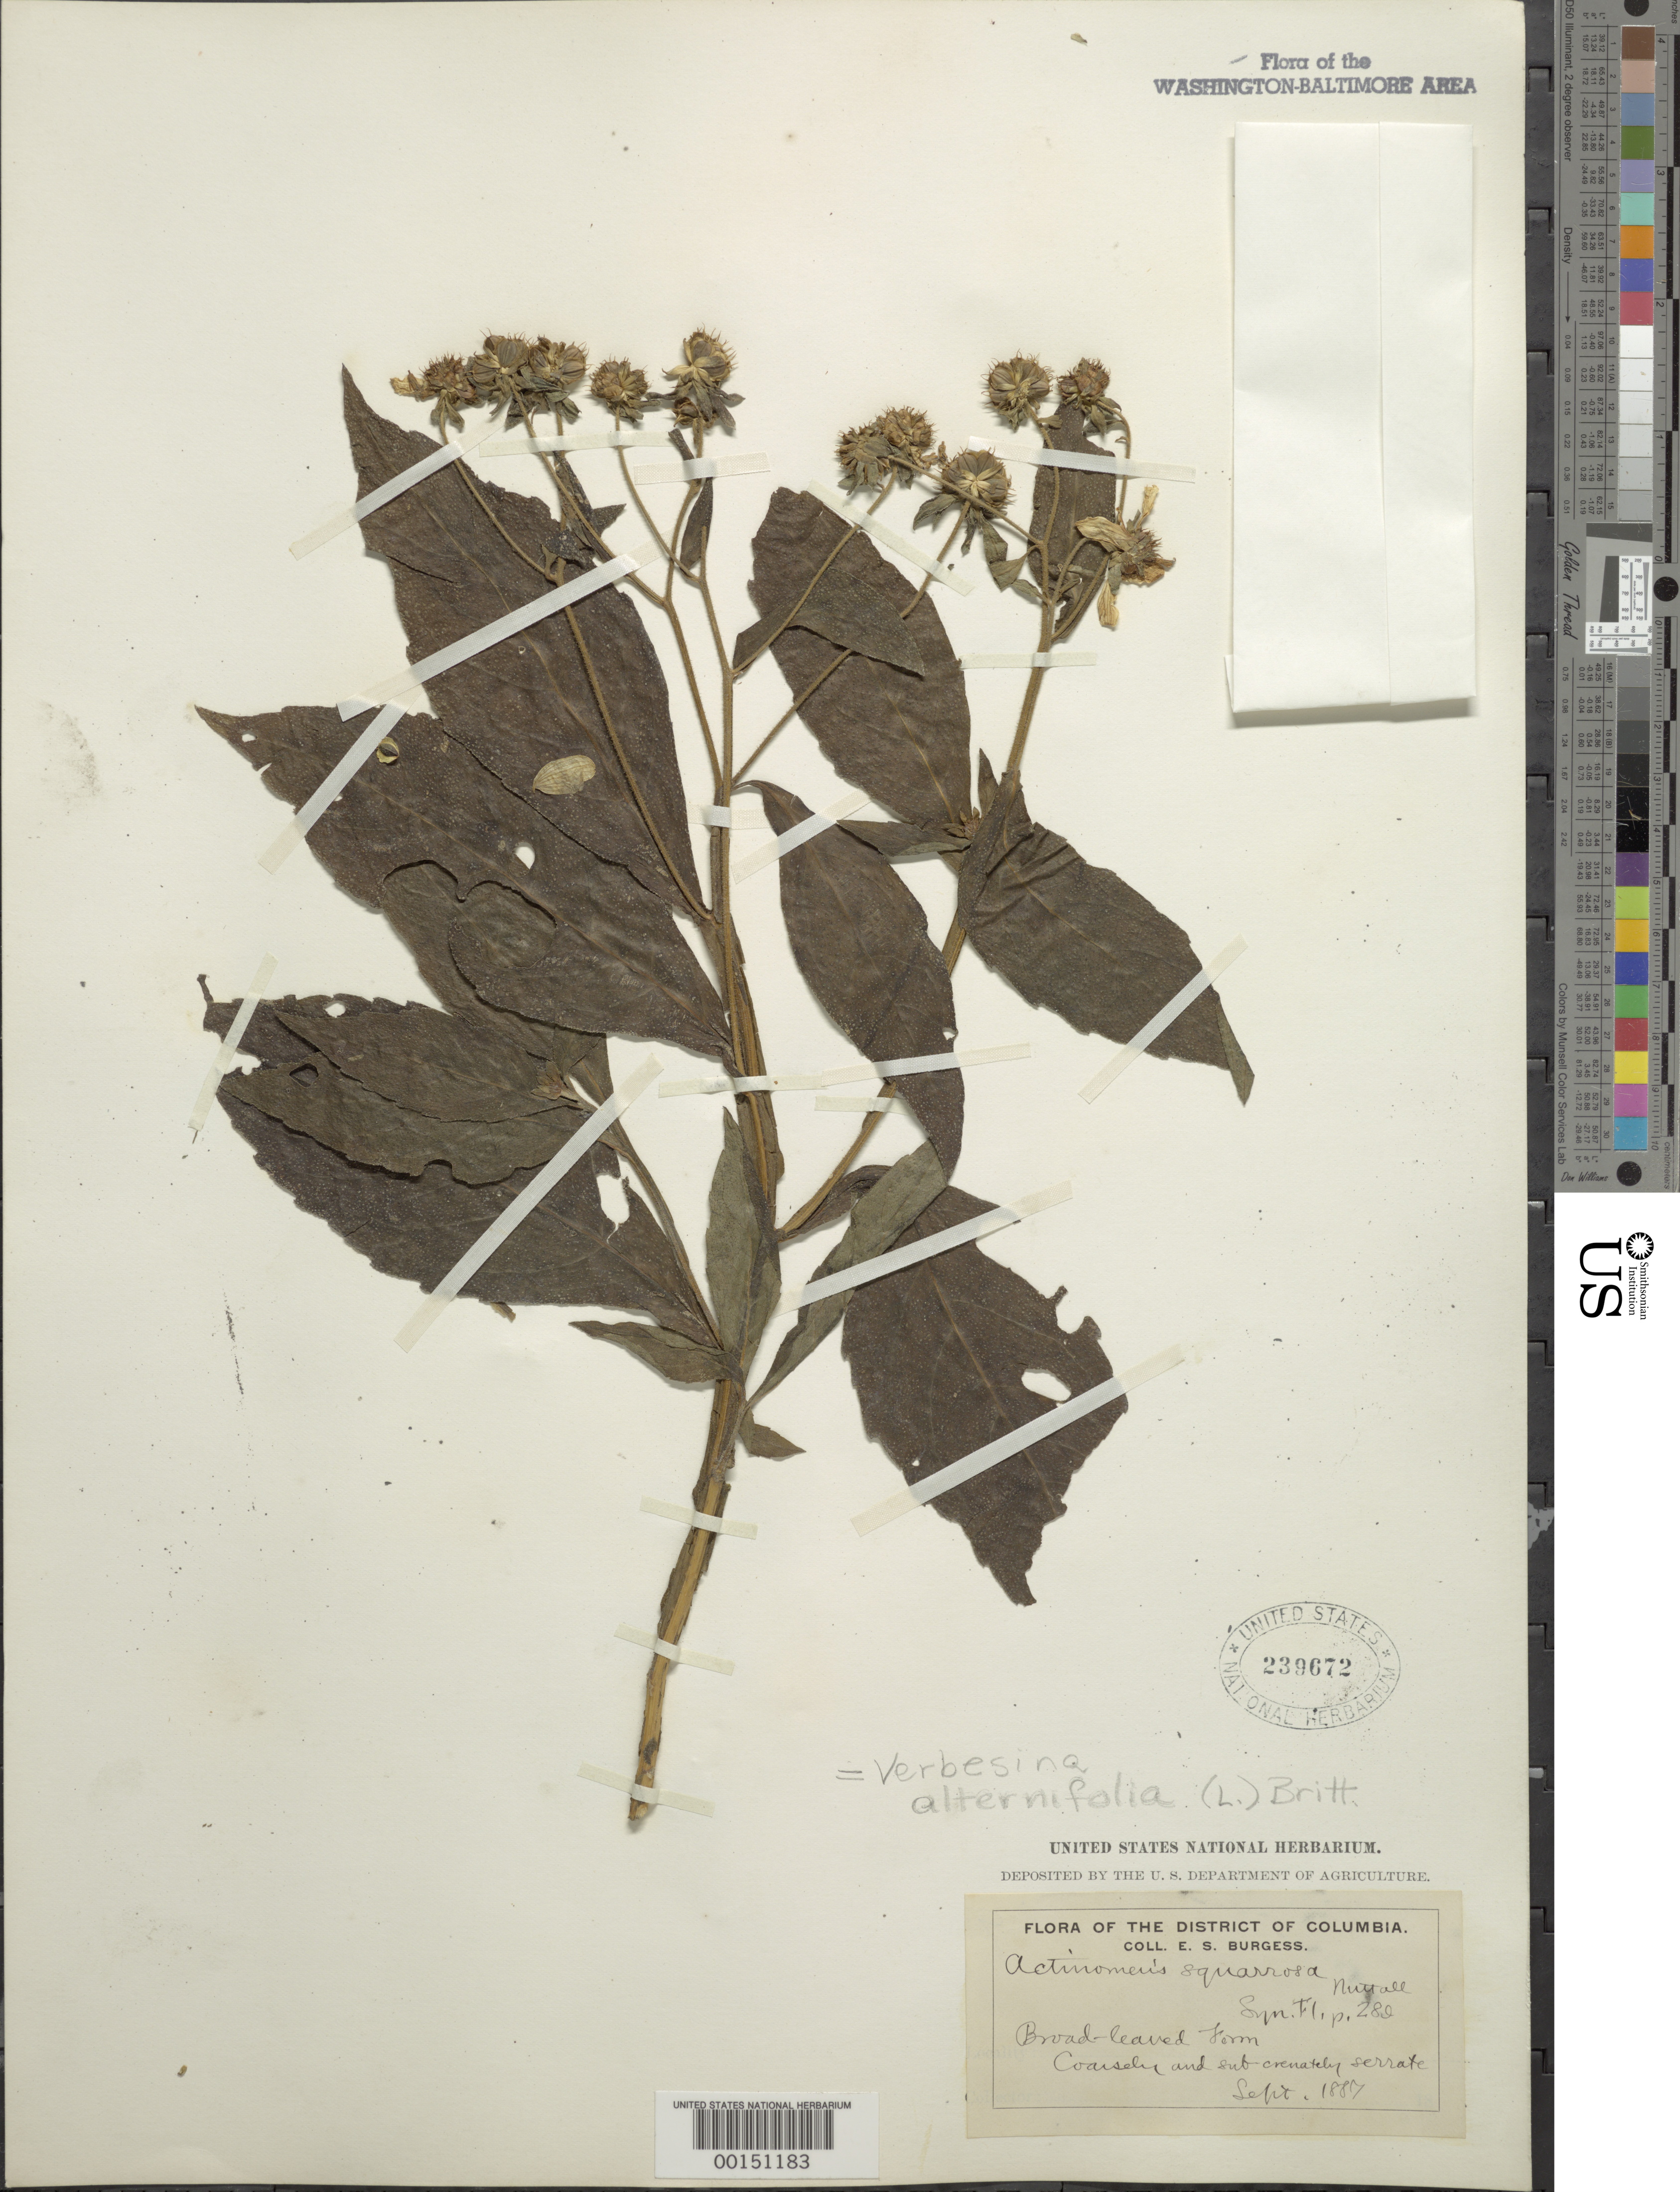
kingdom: Plantae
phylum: Tracheophyta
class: Magnoliopsida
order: Asterales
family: Asteraceae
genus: Verbesina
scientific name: Verbesina alternifolia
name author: (L.) Britton ex Kearney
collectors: E. Burgess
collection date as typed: Sep 1887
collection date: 1887-09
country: United States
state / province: District of Columbia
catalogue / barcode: US 239672